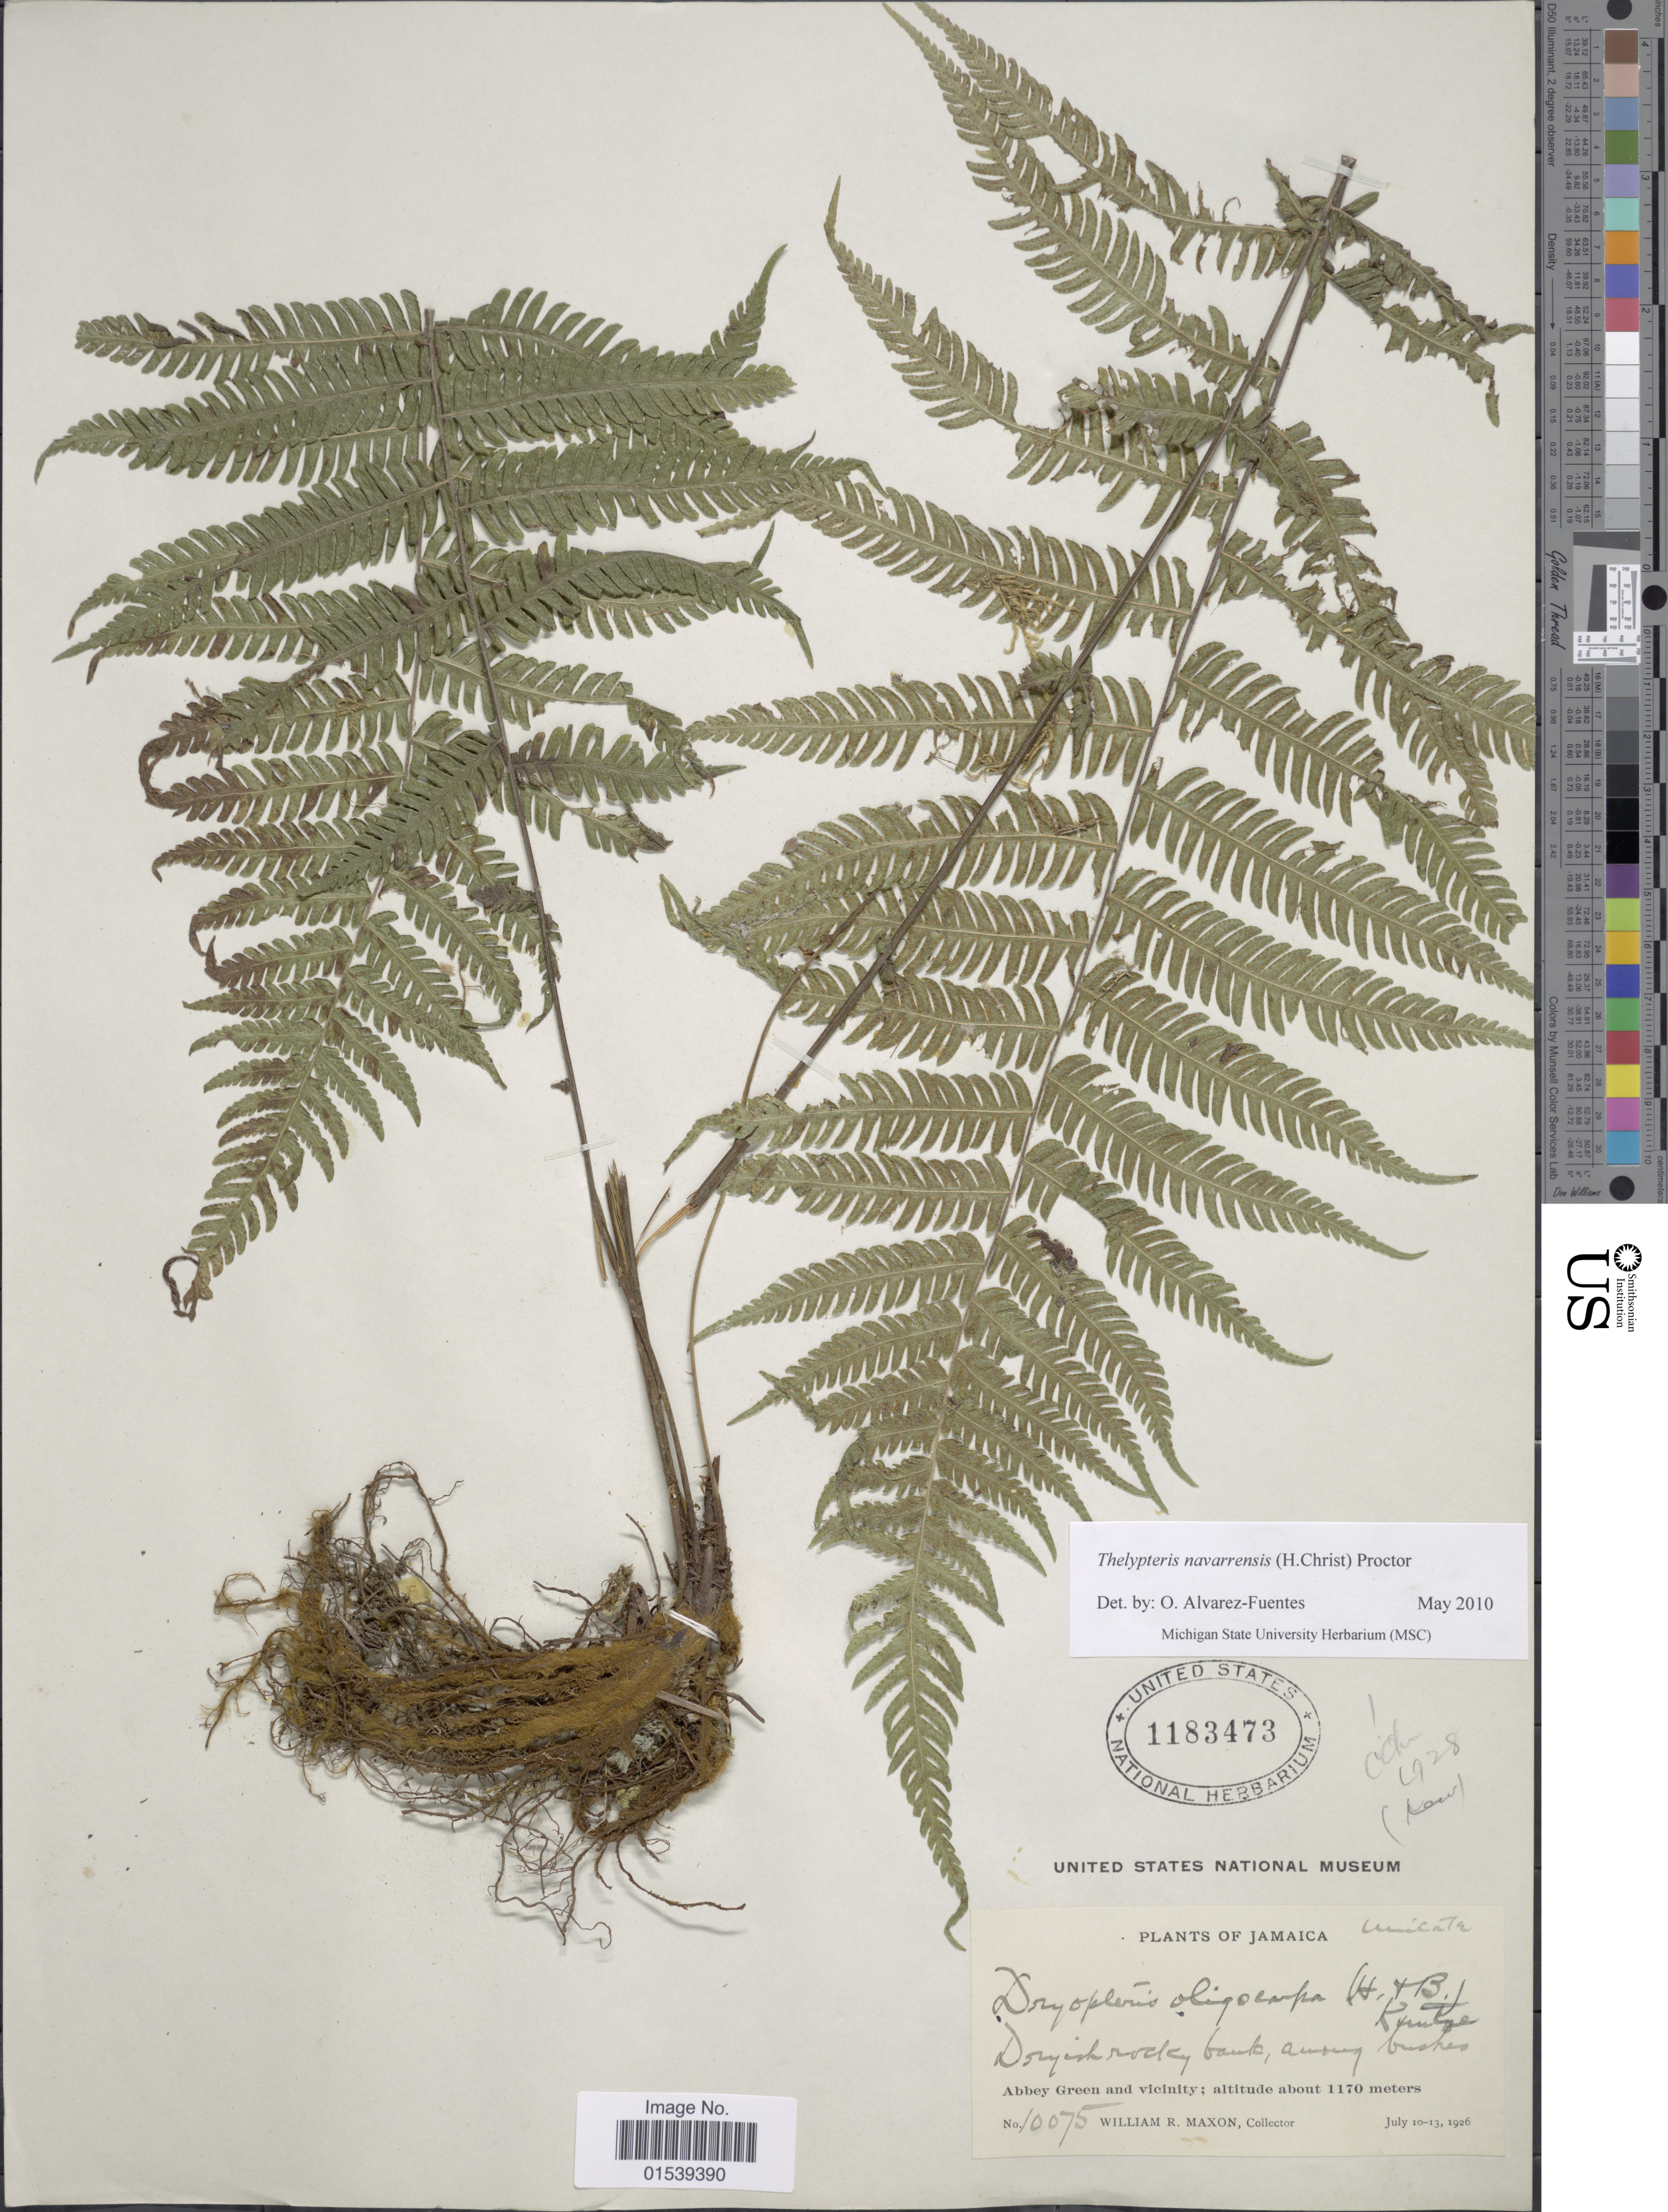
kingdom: Plantae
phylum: Tracheophyta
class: Polypodiopsida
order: Polypodiales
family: Thelypteridaceae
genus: Amauropelta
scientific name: Amauropelta navarrensis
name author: (C. Chr.) Pic. Serm.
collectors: W. R. Maxon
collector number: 10075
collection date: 1926-07-10/1926-07-13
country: Jamaica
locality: Abbey Green and vicinity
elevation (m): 1170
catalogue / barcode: US 1183473